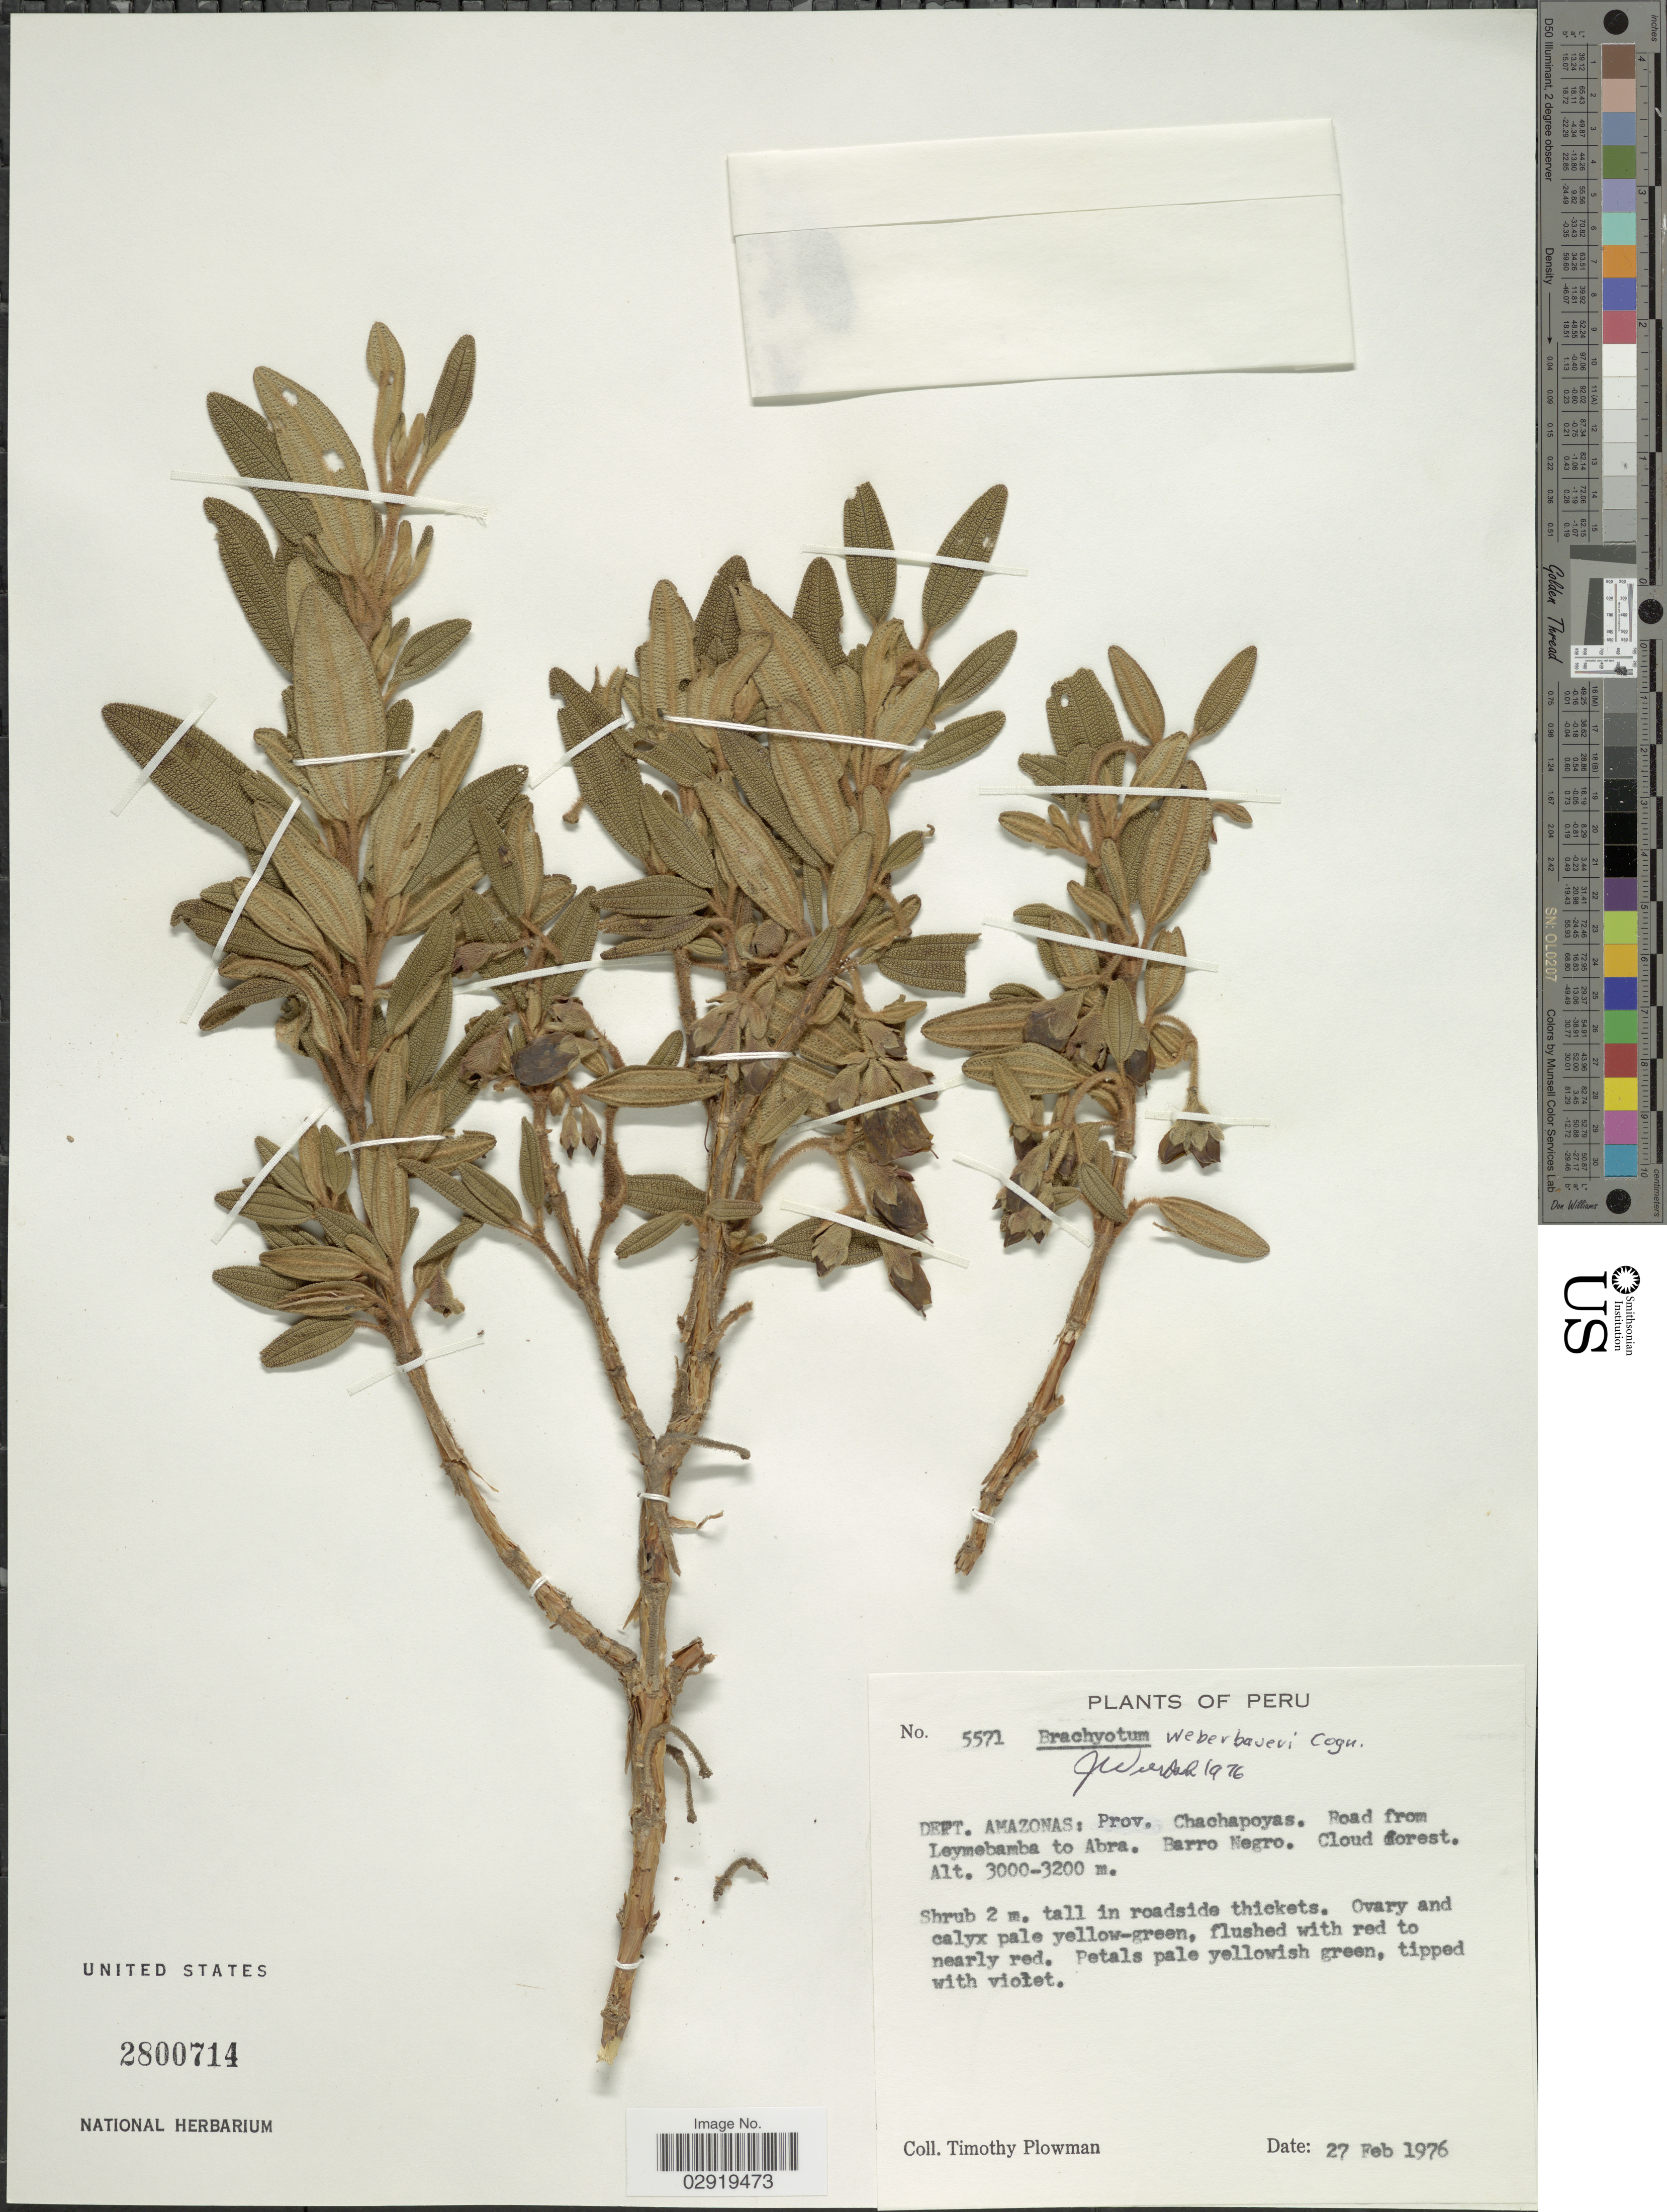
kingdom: Plantae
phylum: Tracheophyta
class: Magnoliopsida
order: Myrtales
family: Melastomataceae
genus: Brachyotum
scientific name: Brachyotum weberbaueri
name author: Cogn.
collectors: T. Plowman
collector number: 5571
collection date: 1976-02-27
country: Peru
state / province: Amazonas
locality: Dept. Amazonas: Prov. Chachapoyas. Road from Leymebamba to Abra. Barro Negro.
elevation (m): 3000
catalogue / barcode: US 2800714